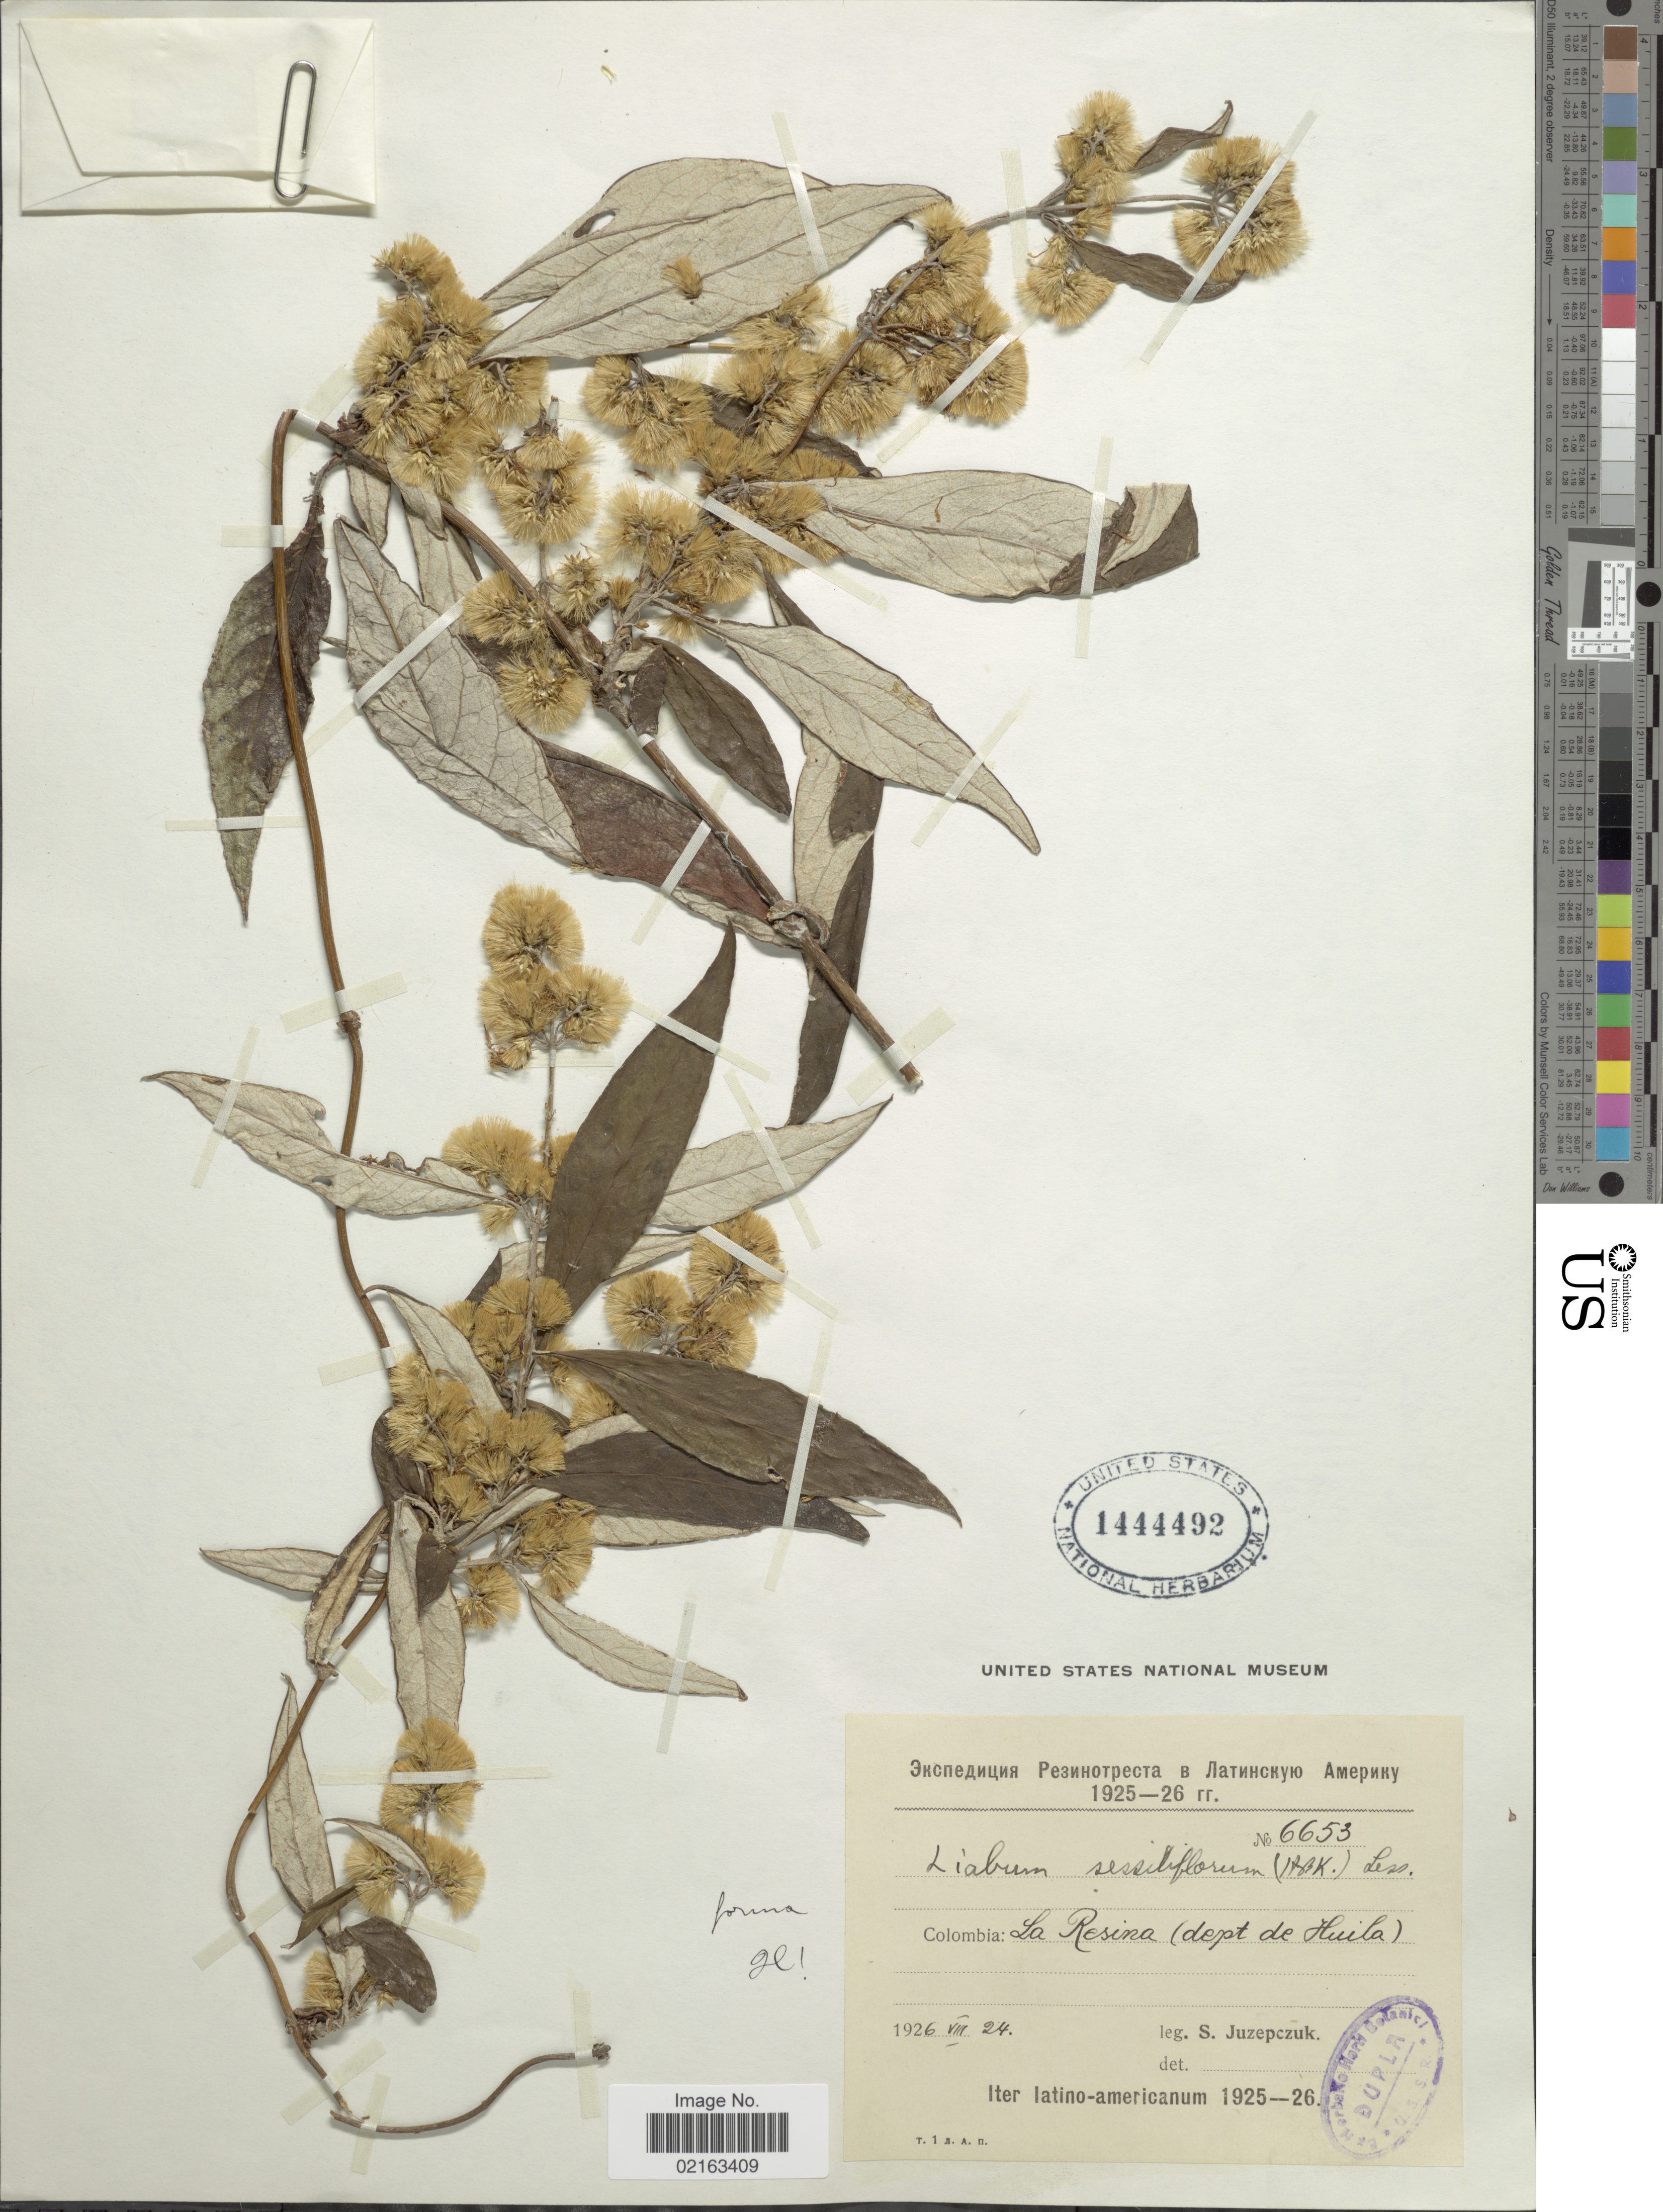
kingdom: Plantae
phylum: Tracheophyta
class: Magnoliopsida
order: Asterales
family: Asteraceae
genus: Oligactis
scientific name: Oligactis sessiliflora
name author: (Kunth) H. Rob. & Brettell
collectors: S. V. Juzepczuk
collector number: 6653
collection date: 1926-08-24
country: Colombia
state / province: Huila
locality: Colombia: La Resina (dept de Huila)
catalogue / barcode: US 1444492